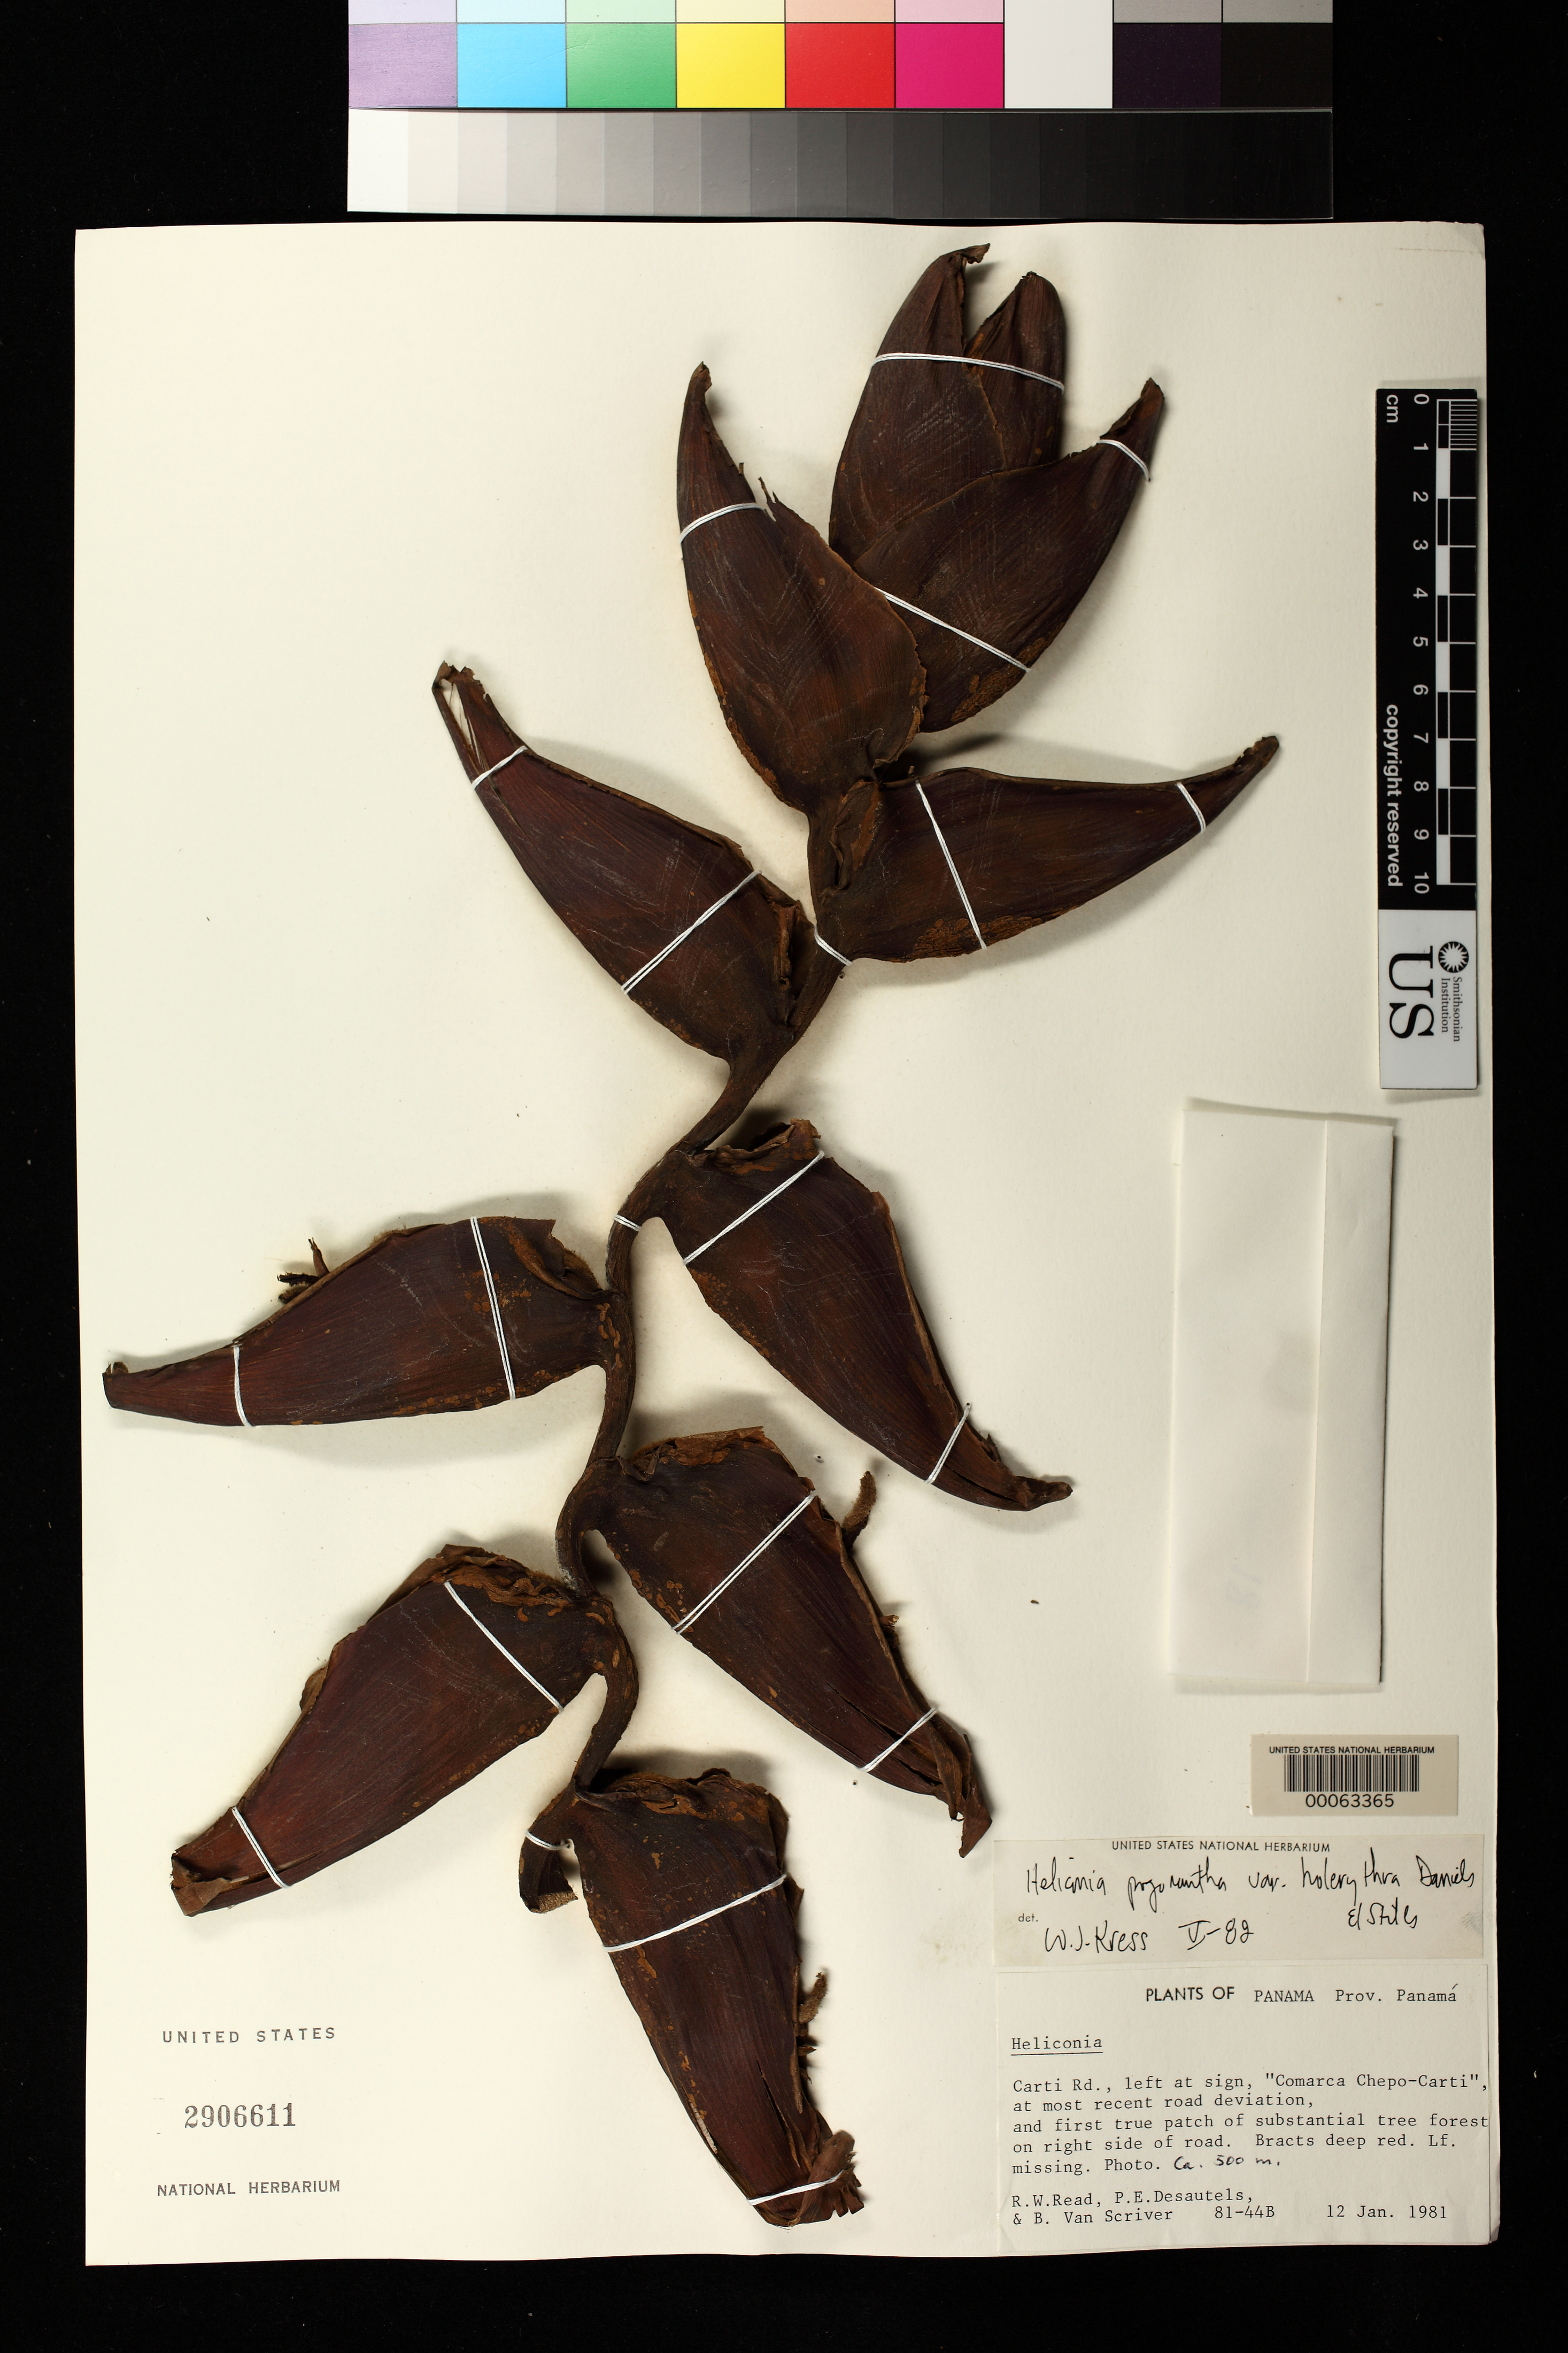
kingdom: Plantae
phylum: Tracheophyta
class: Liliopsida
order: Zingiberales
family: Heliconiaceae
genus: Heliconia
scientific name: Heliconia pogonantha var. holerythra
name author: G.S. Daniels & F.G. Stiles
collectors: R. W. Read, P. Desautels & B. Van Scriver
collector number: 81-44b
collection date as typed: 12 Jan 1981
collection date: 1981-01-12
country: Panama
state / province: Panamá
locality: Carti road., left of Sign "Comarca Chepo-Carti", at most recent road deviation, 1st true patch of forest on right side of road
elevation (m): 500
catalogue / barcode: US 2906611